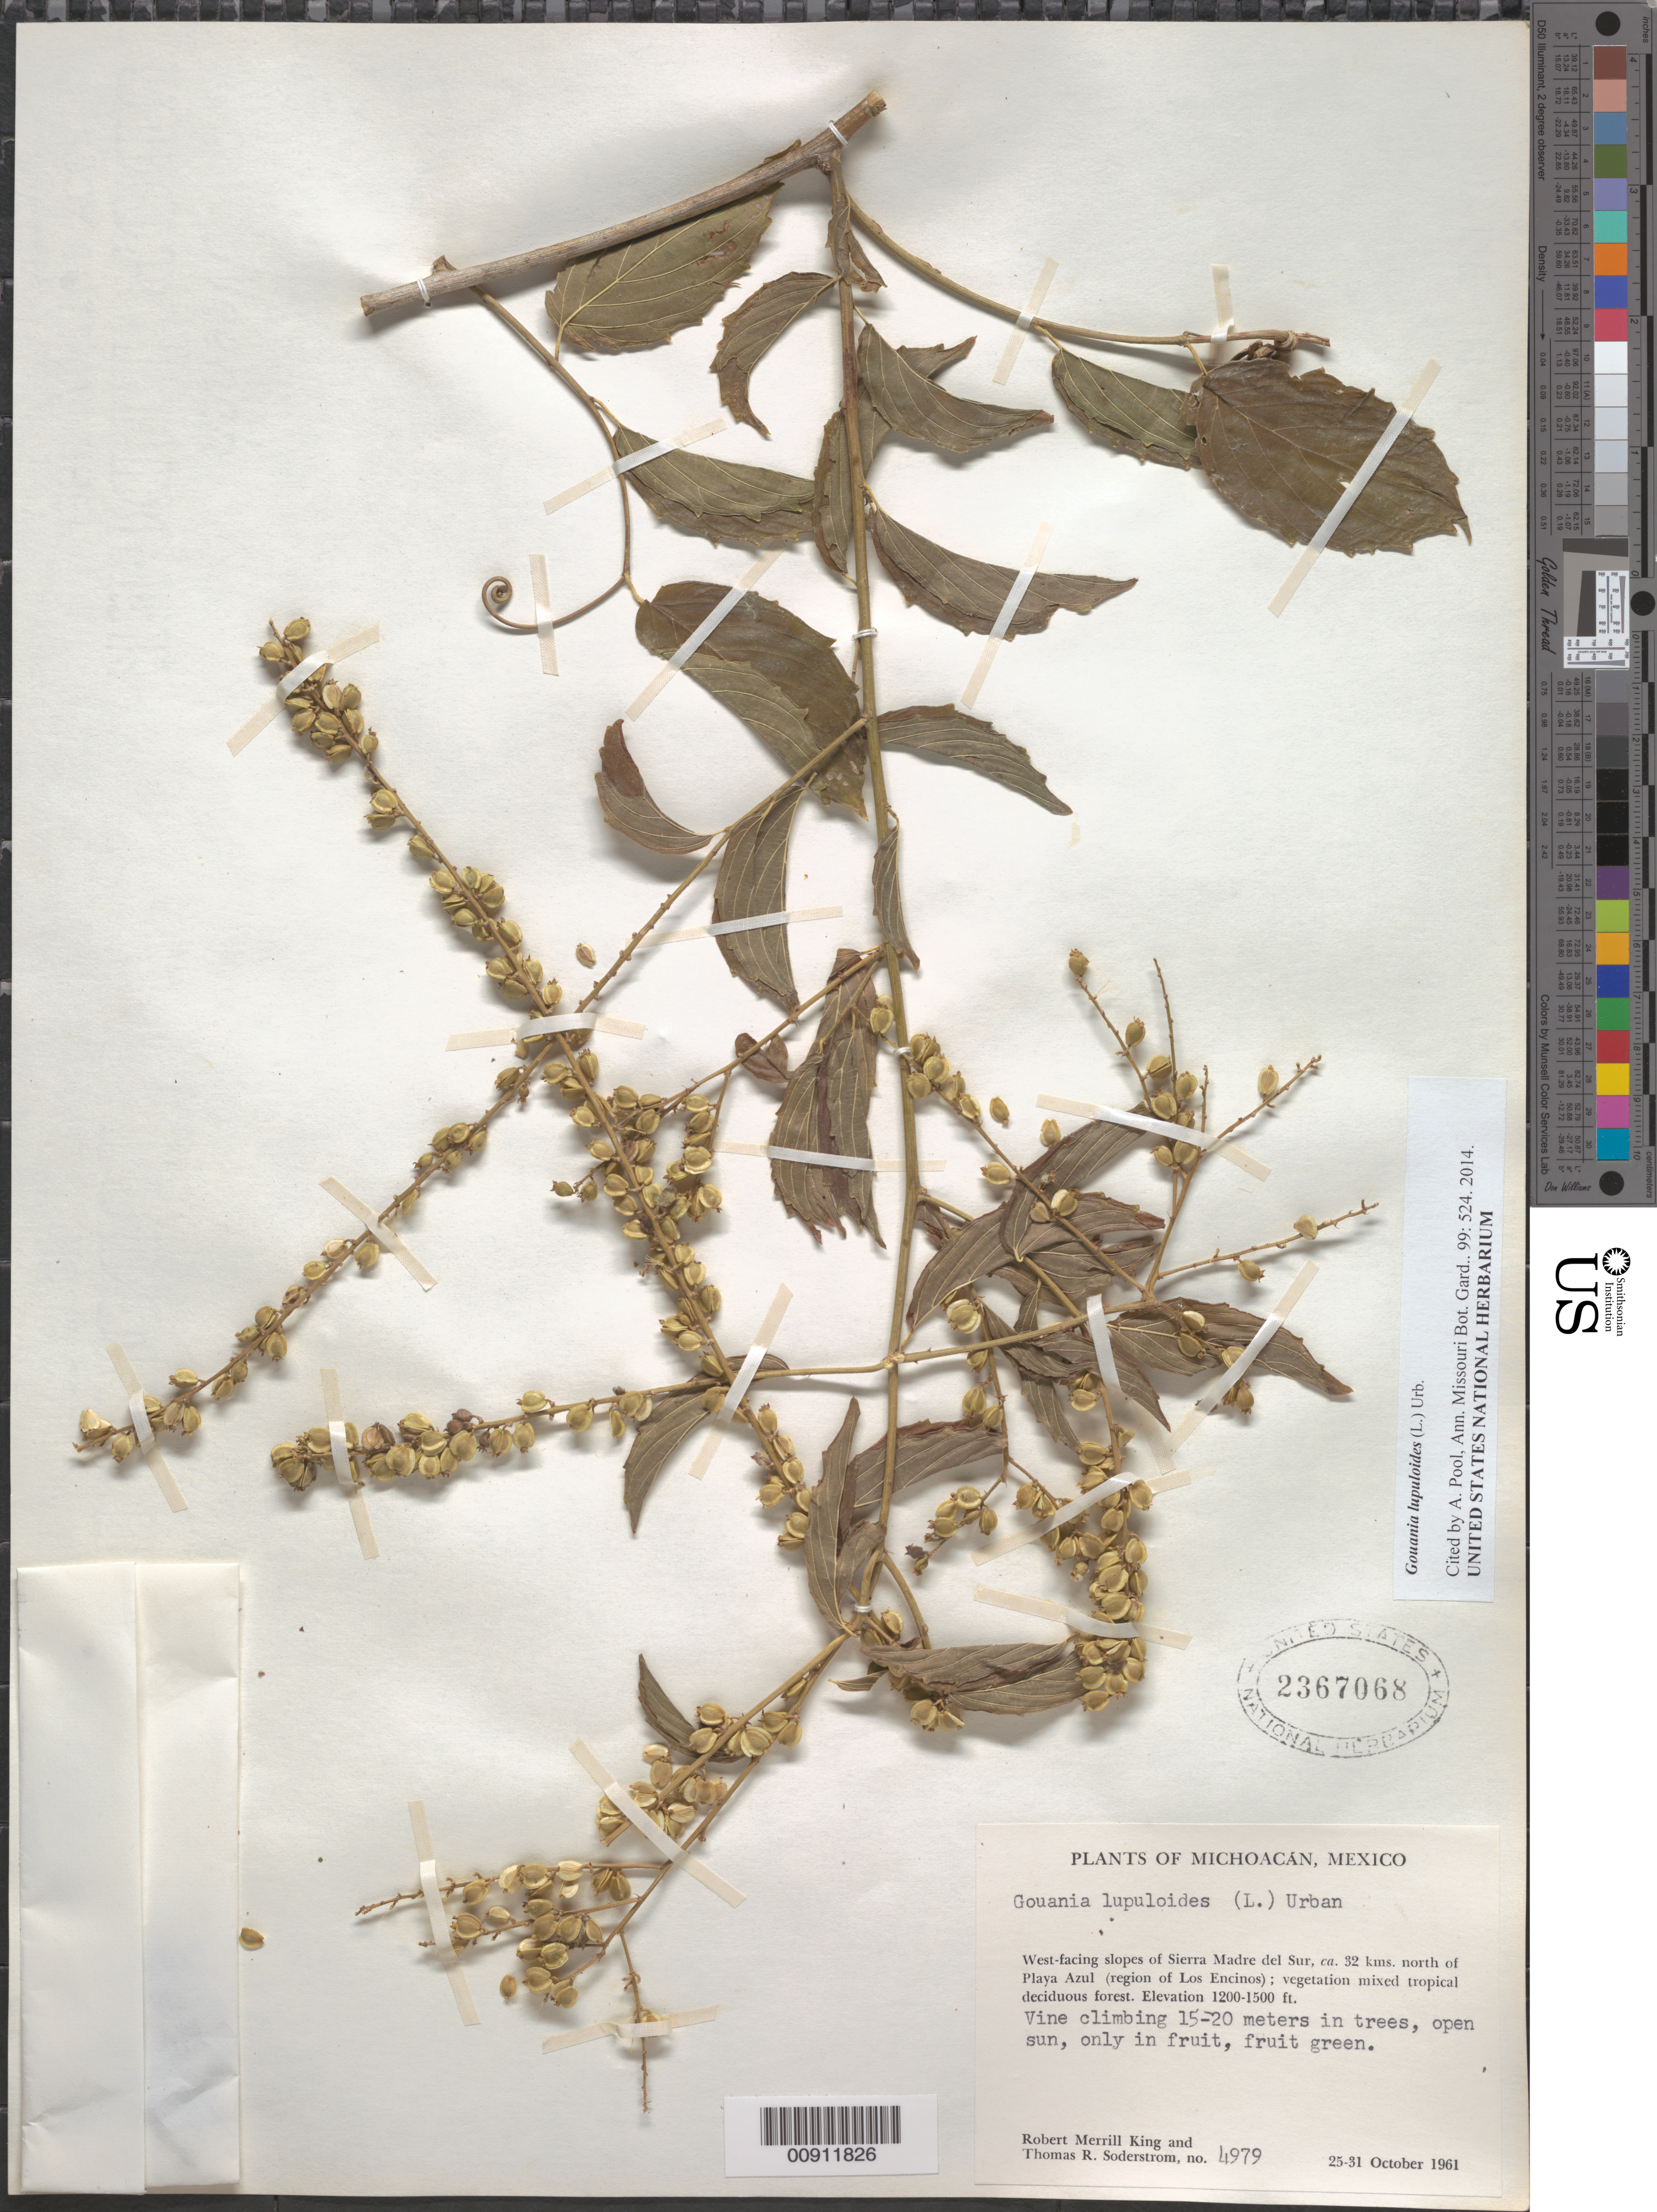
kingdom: Plantae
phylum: Tracheophyta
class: Magnoliopsida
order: Rosales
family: Rhamnaceae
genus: Gouania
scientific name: Gouania lupuloides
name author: (L.) Urb.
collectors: R. M. King & T. R. Soderstrom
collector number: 4979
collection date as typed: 25 Oct 1961 to 31 Oct 1961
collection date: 1961-10-25/1961-10-31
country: Mexico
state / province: Michoacán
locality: West-facing slopes of Sierra Madre del Sur, ca. 32 kms. North of Playa Azul (region of Los Encinos).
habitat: Vegetation mixed tropical deciduous forest. Vine climbing 15-20 meters in trees, open sun.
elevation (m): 366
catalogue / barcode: US 2367068